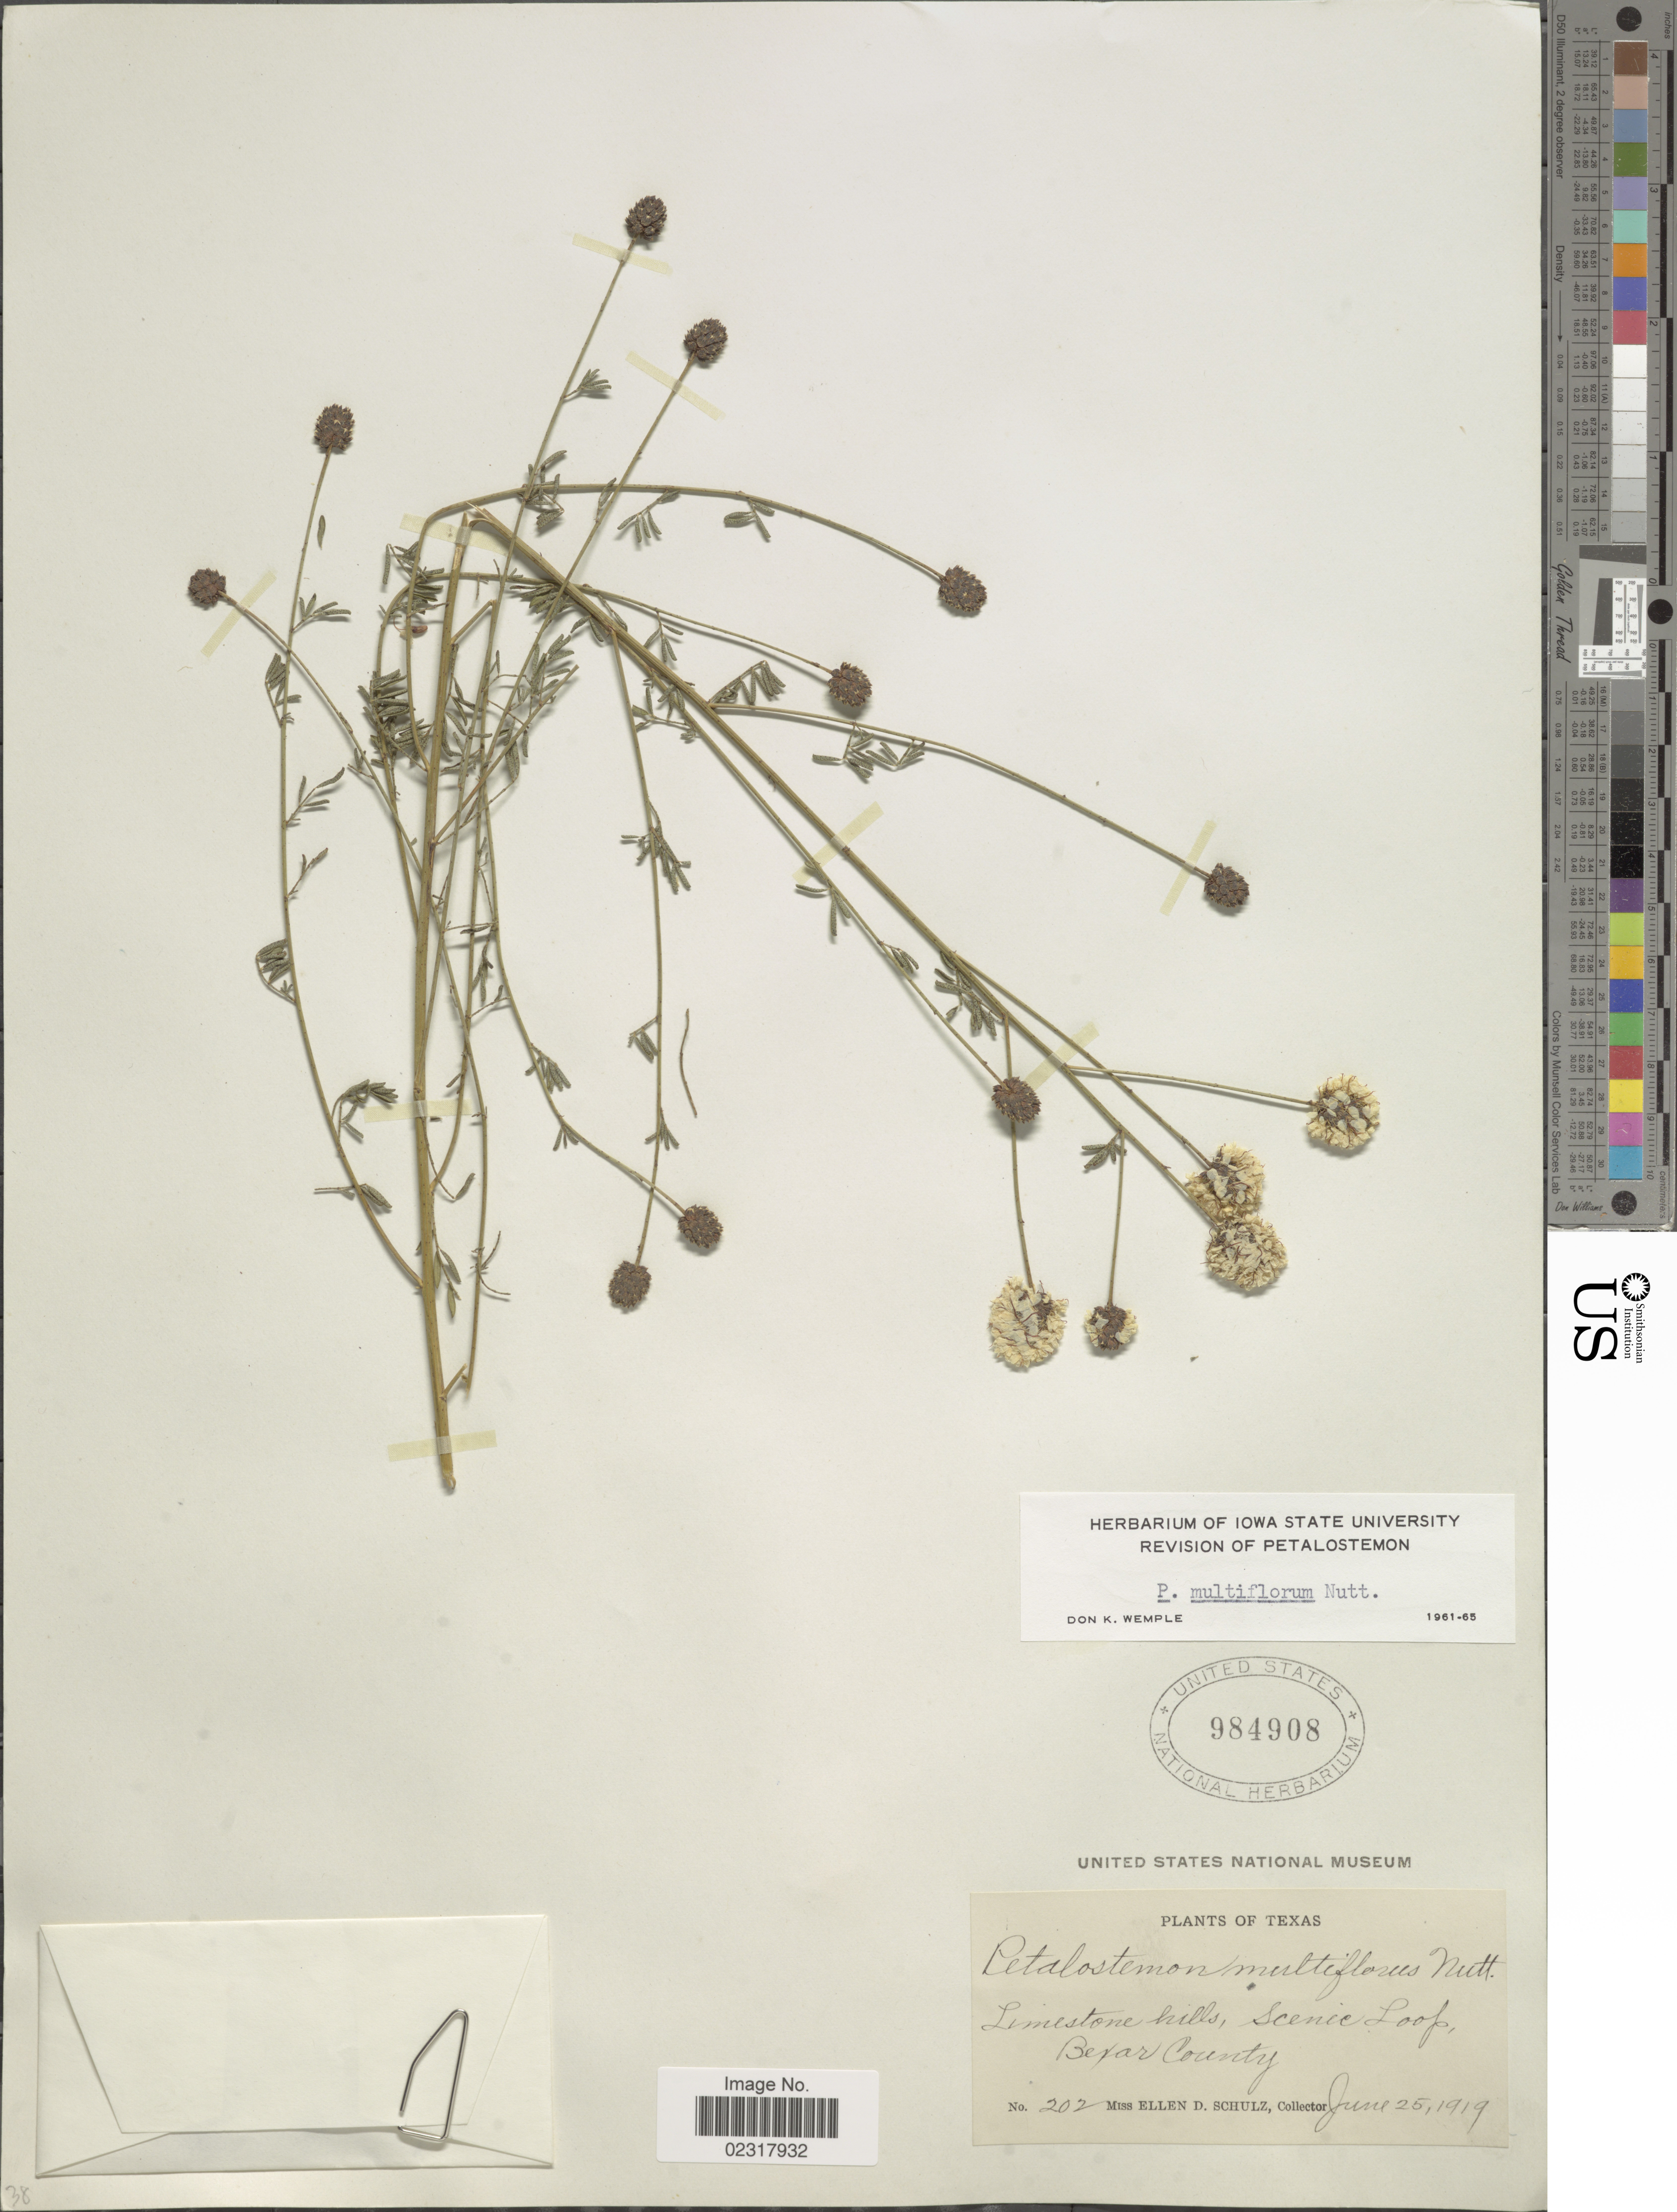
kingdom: Plantae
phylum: Tracheophyta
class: Magnoliopsida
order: Fabales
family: Fabaceae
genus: Dalea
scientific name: Dalea multiflora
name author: (Nutt.) Shinners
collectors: E. D. Schulz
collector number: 202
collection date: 1919-06-25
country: United States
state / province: Texas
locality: Limestone hills, Scenic Loop, Bexar County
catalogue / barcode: US 984908